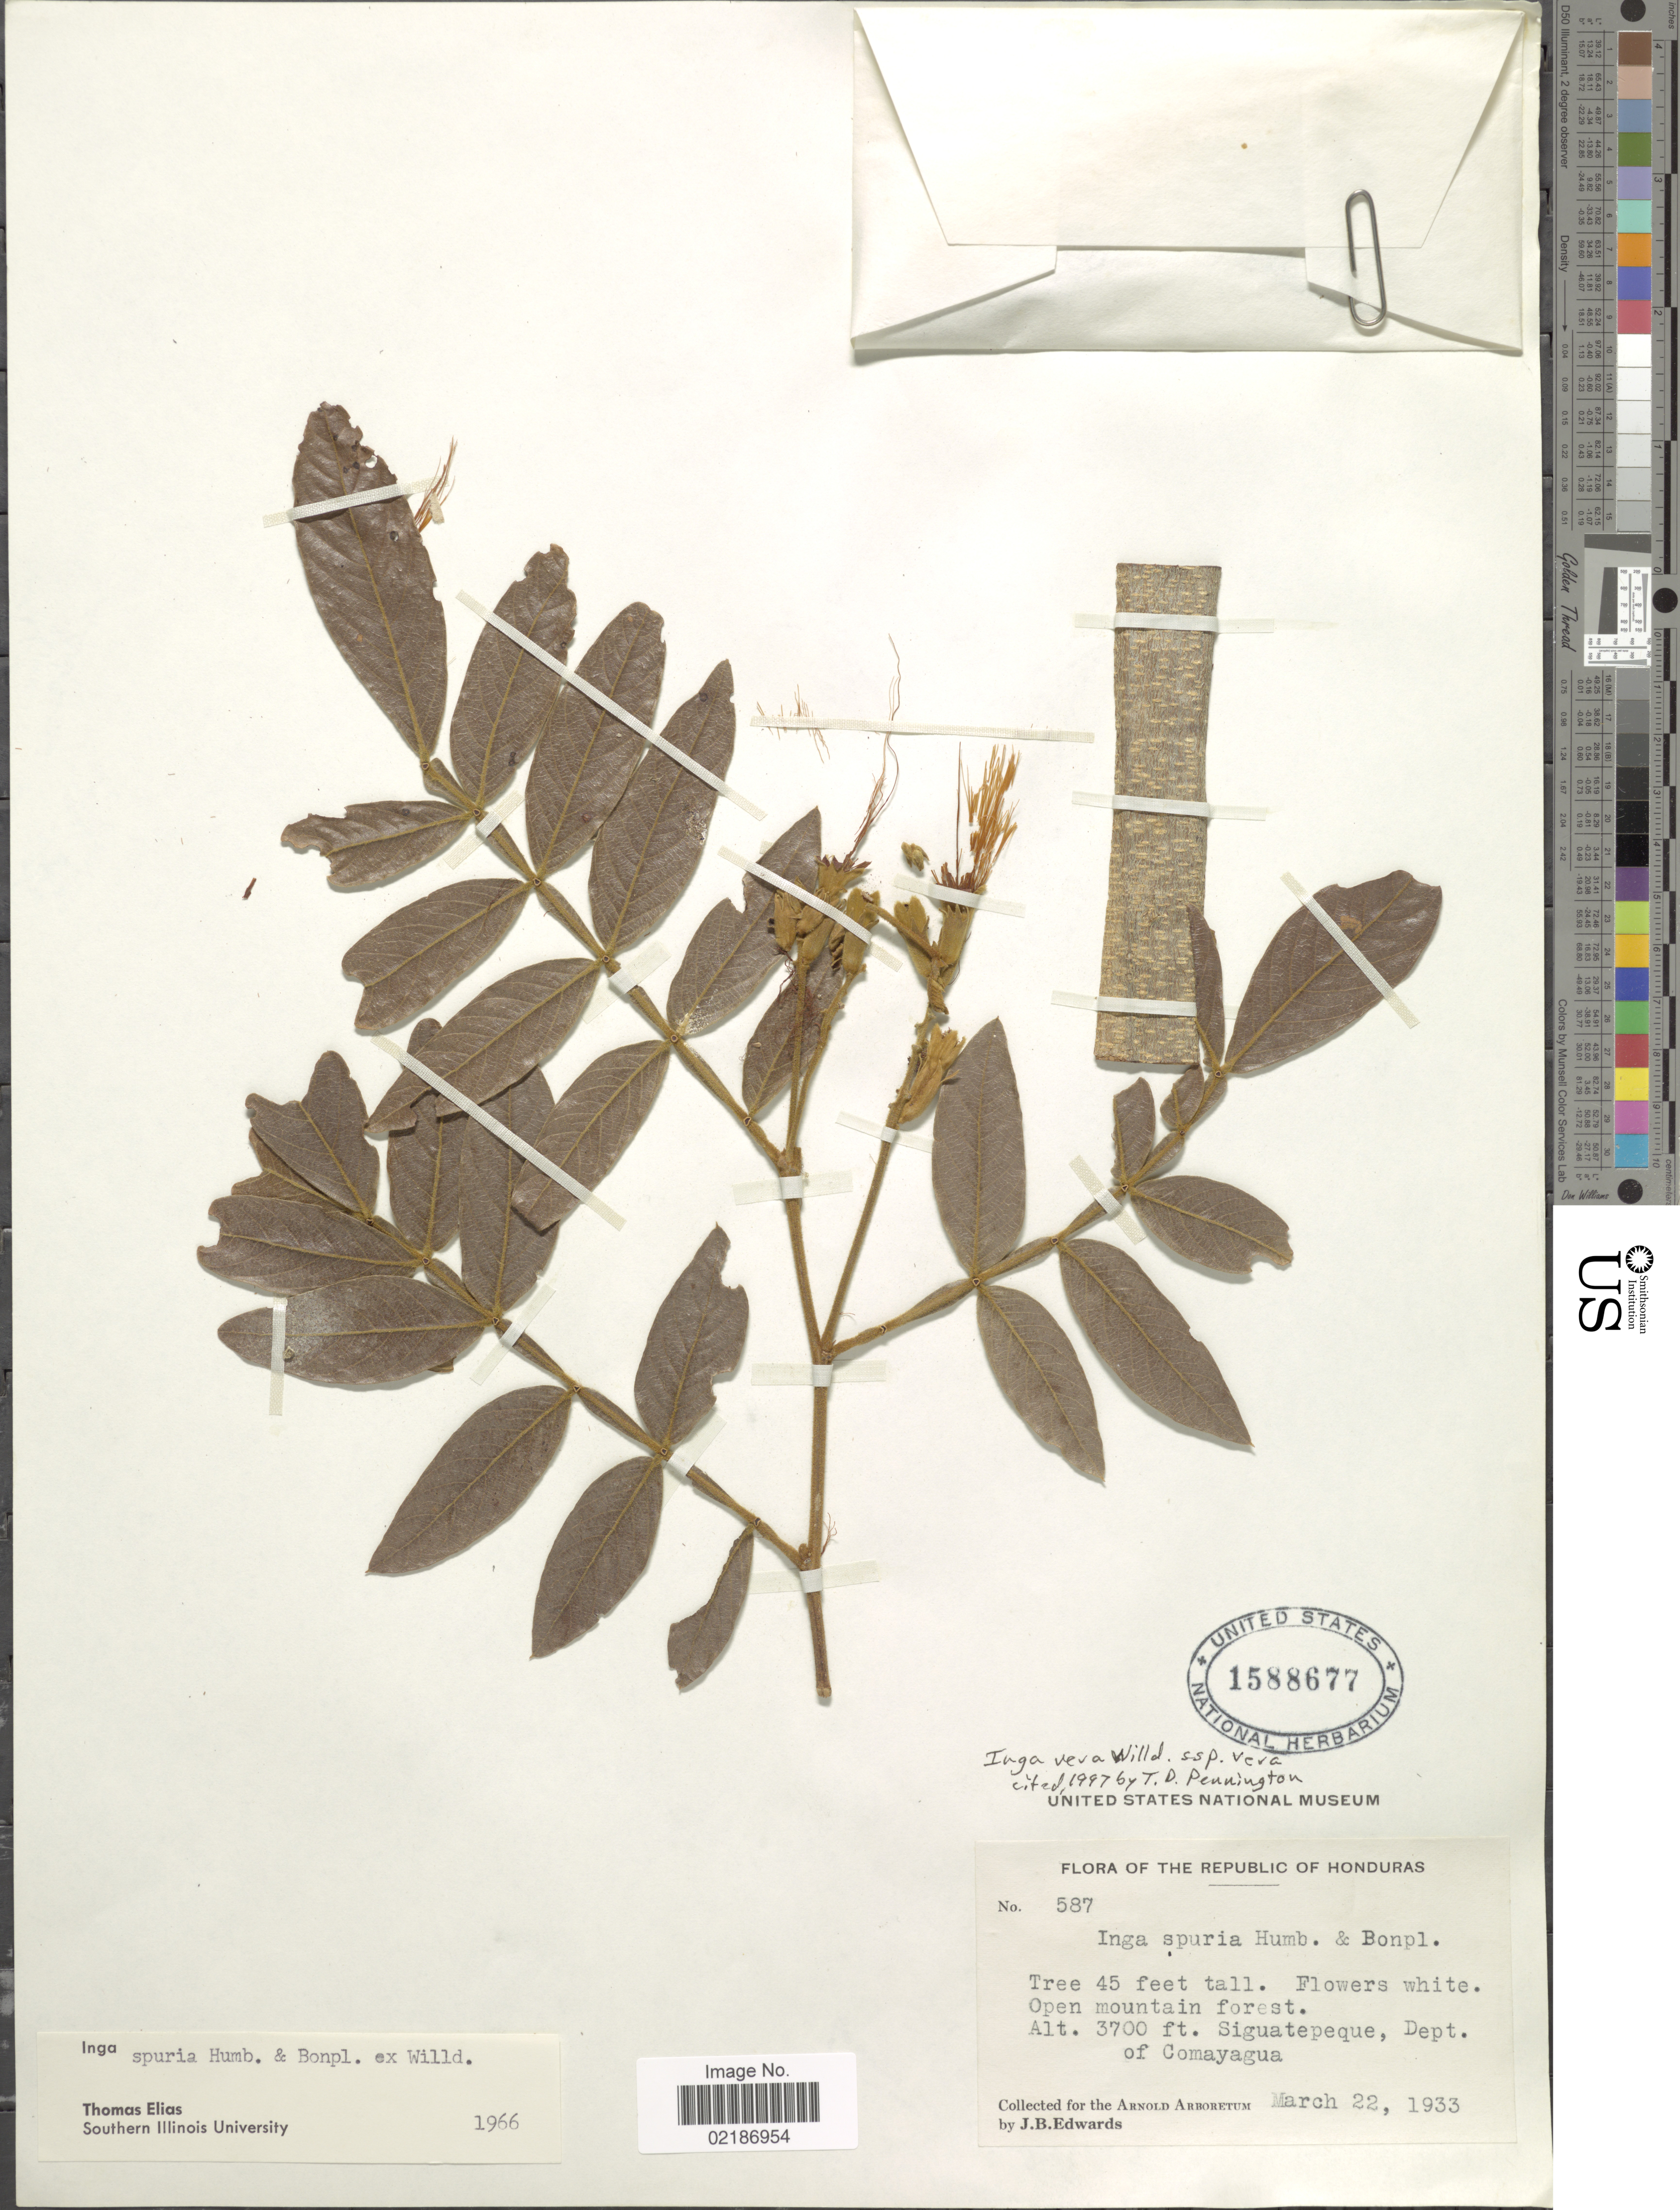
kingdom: Plantae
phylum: Tracheophyta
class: Magnoliopsida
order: Fabales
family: Fabaceae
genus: Inga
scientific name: Inga vera subsp. vera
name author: Willd.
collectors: J. B. Edwards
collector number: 587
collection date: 1933-03-22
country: Honduras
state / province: Comayagua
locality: Republic of Honduras, Siguatepeque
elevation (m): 1128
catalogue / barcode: US 1588677